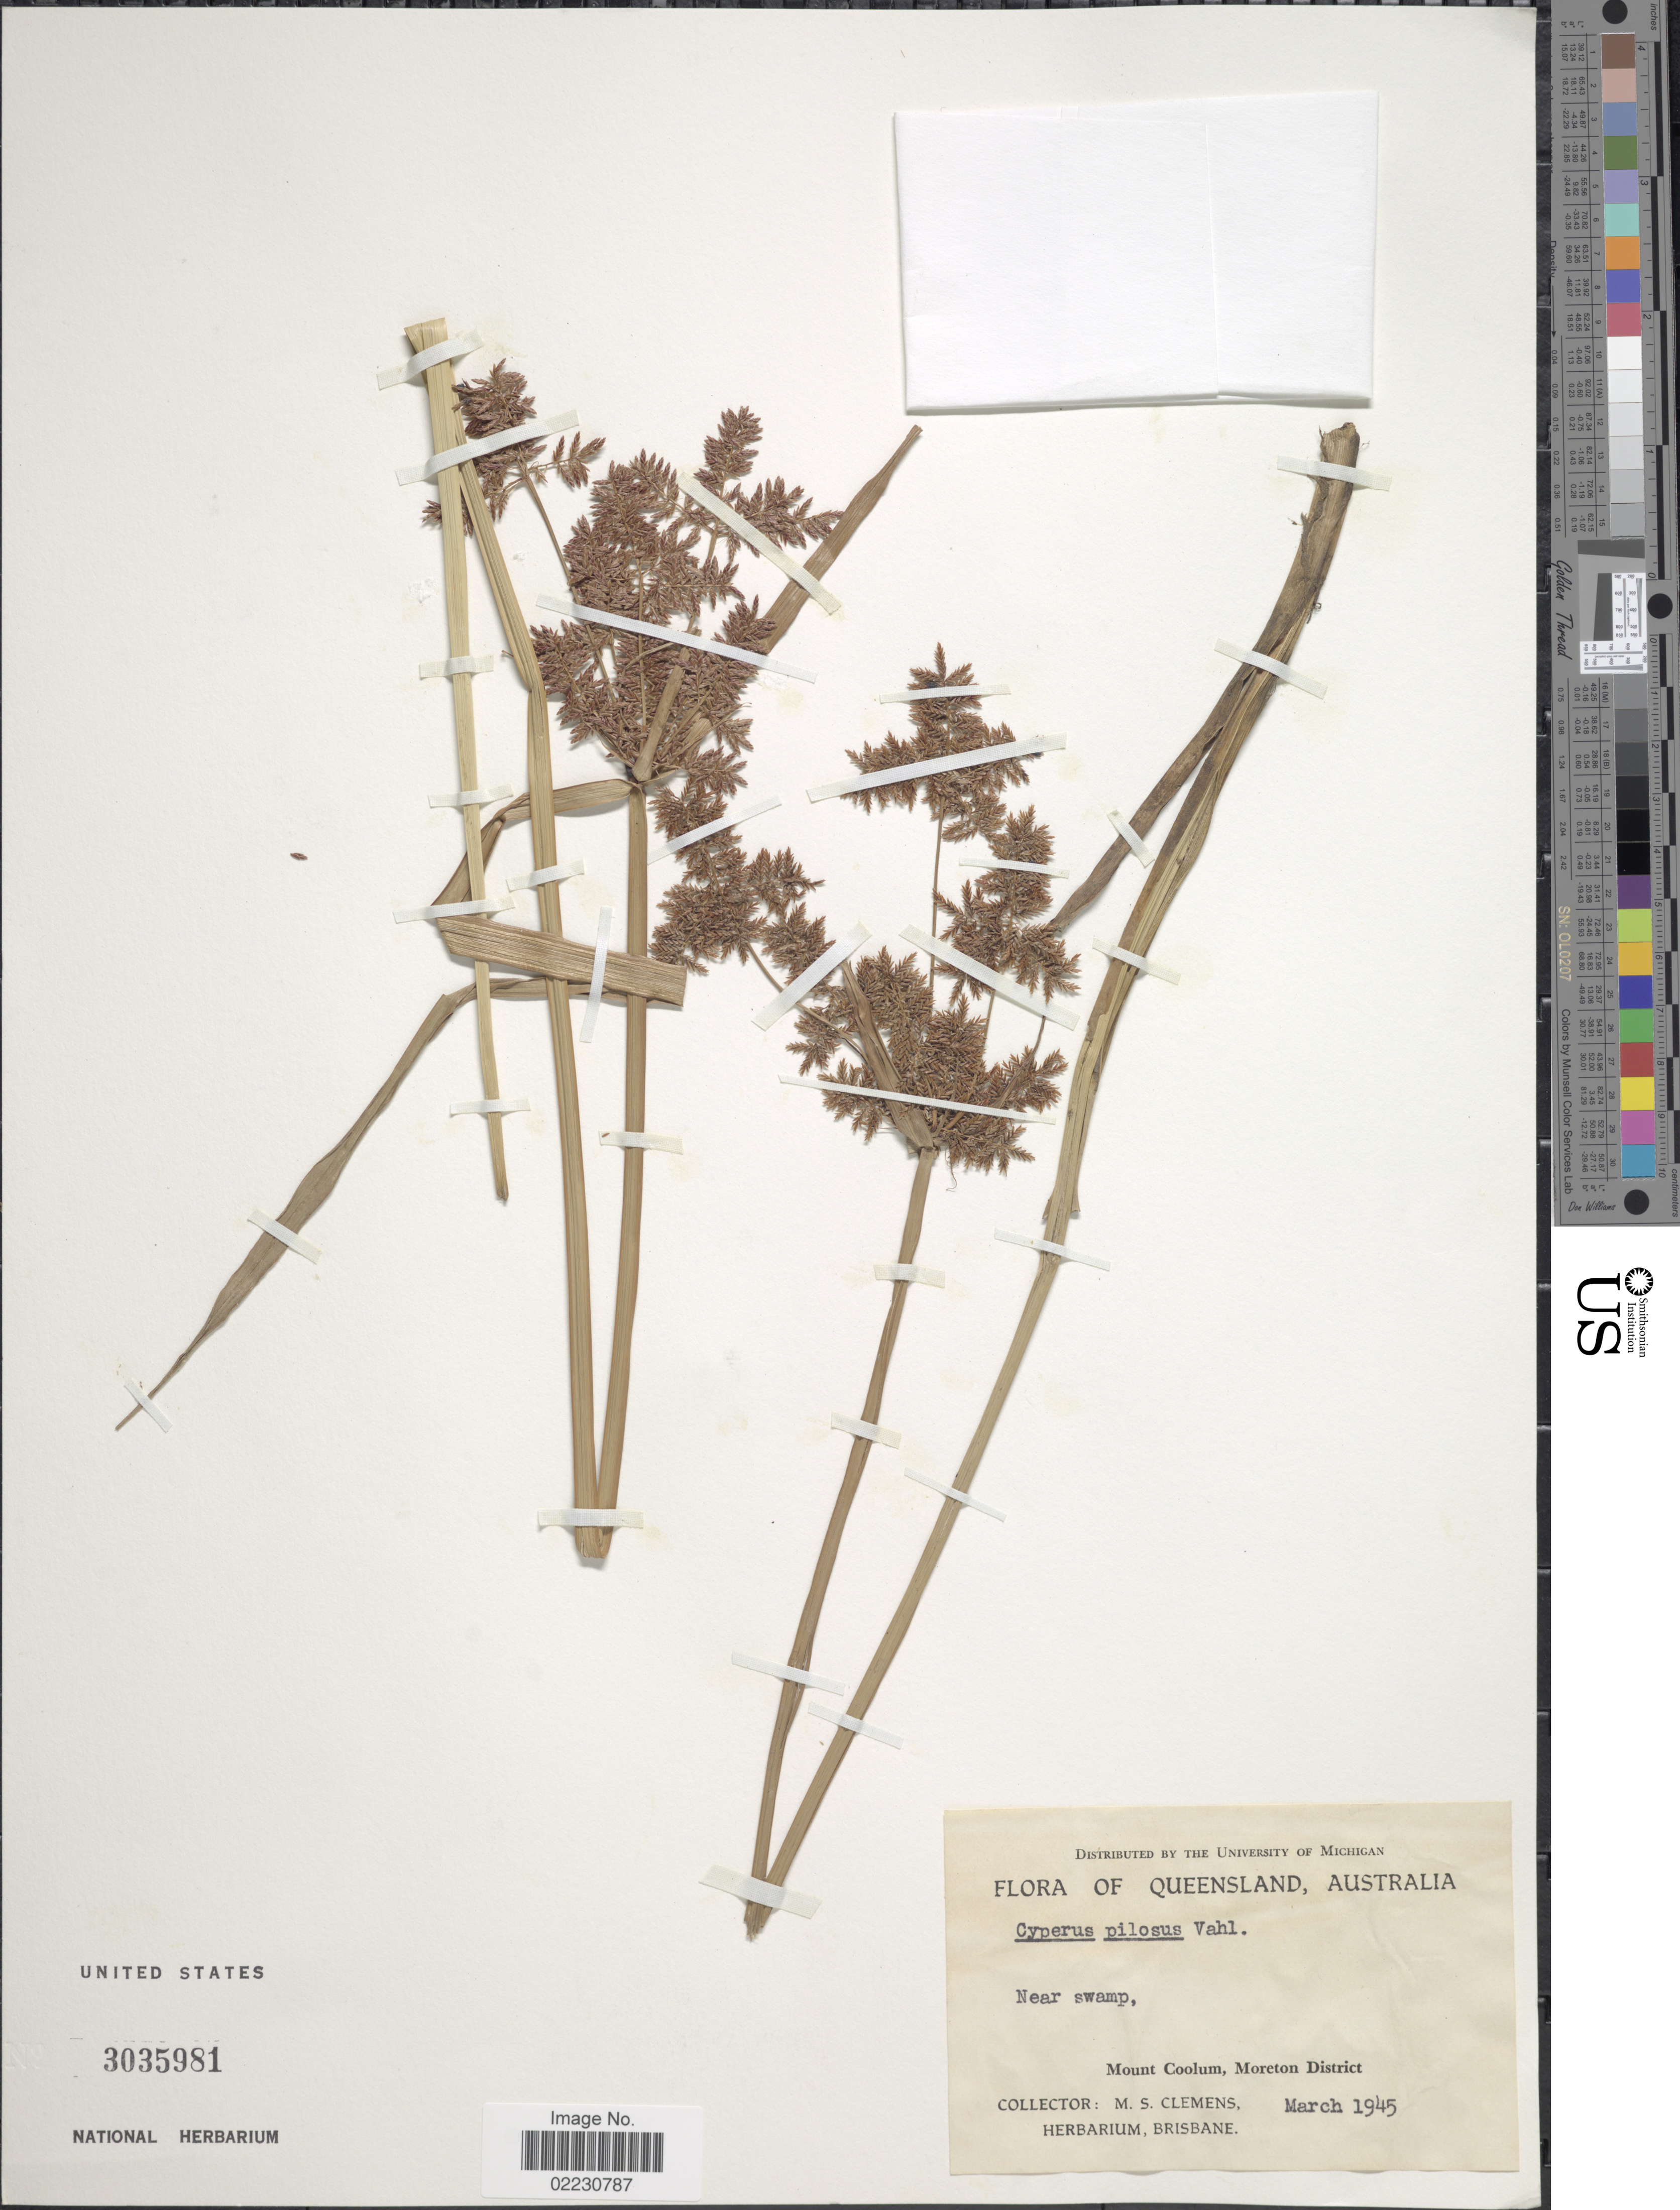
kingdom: Plantae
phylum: Tracheophyta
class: Liliopsida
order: Poales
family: Cyperaceae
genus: Cyperus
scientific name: Cyperus pilosus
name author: Vahl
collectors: M. S. Clemens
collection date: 1945-03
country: Australia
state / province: Queensland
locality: Mount Coolum, Moreton District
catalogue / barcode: US 3035981